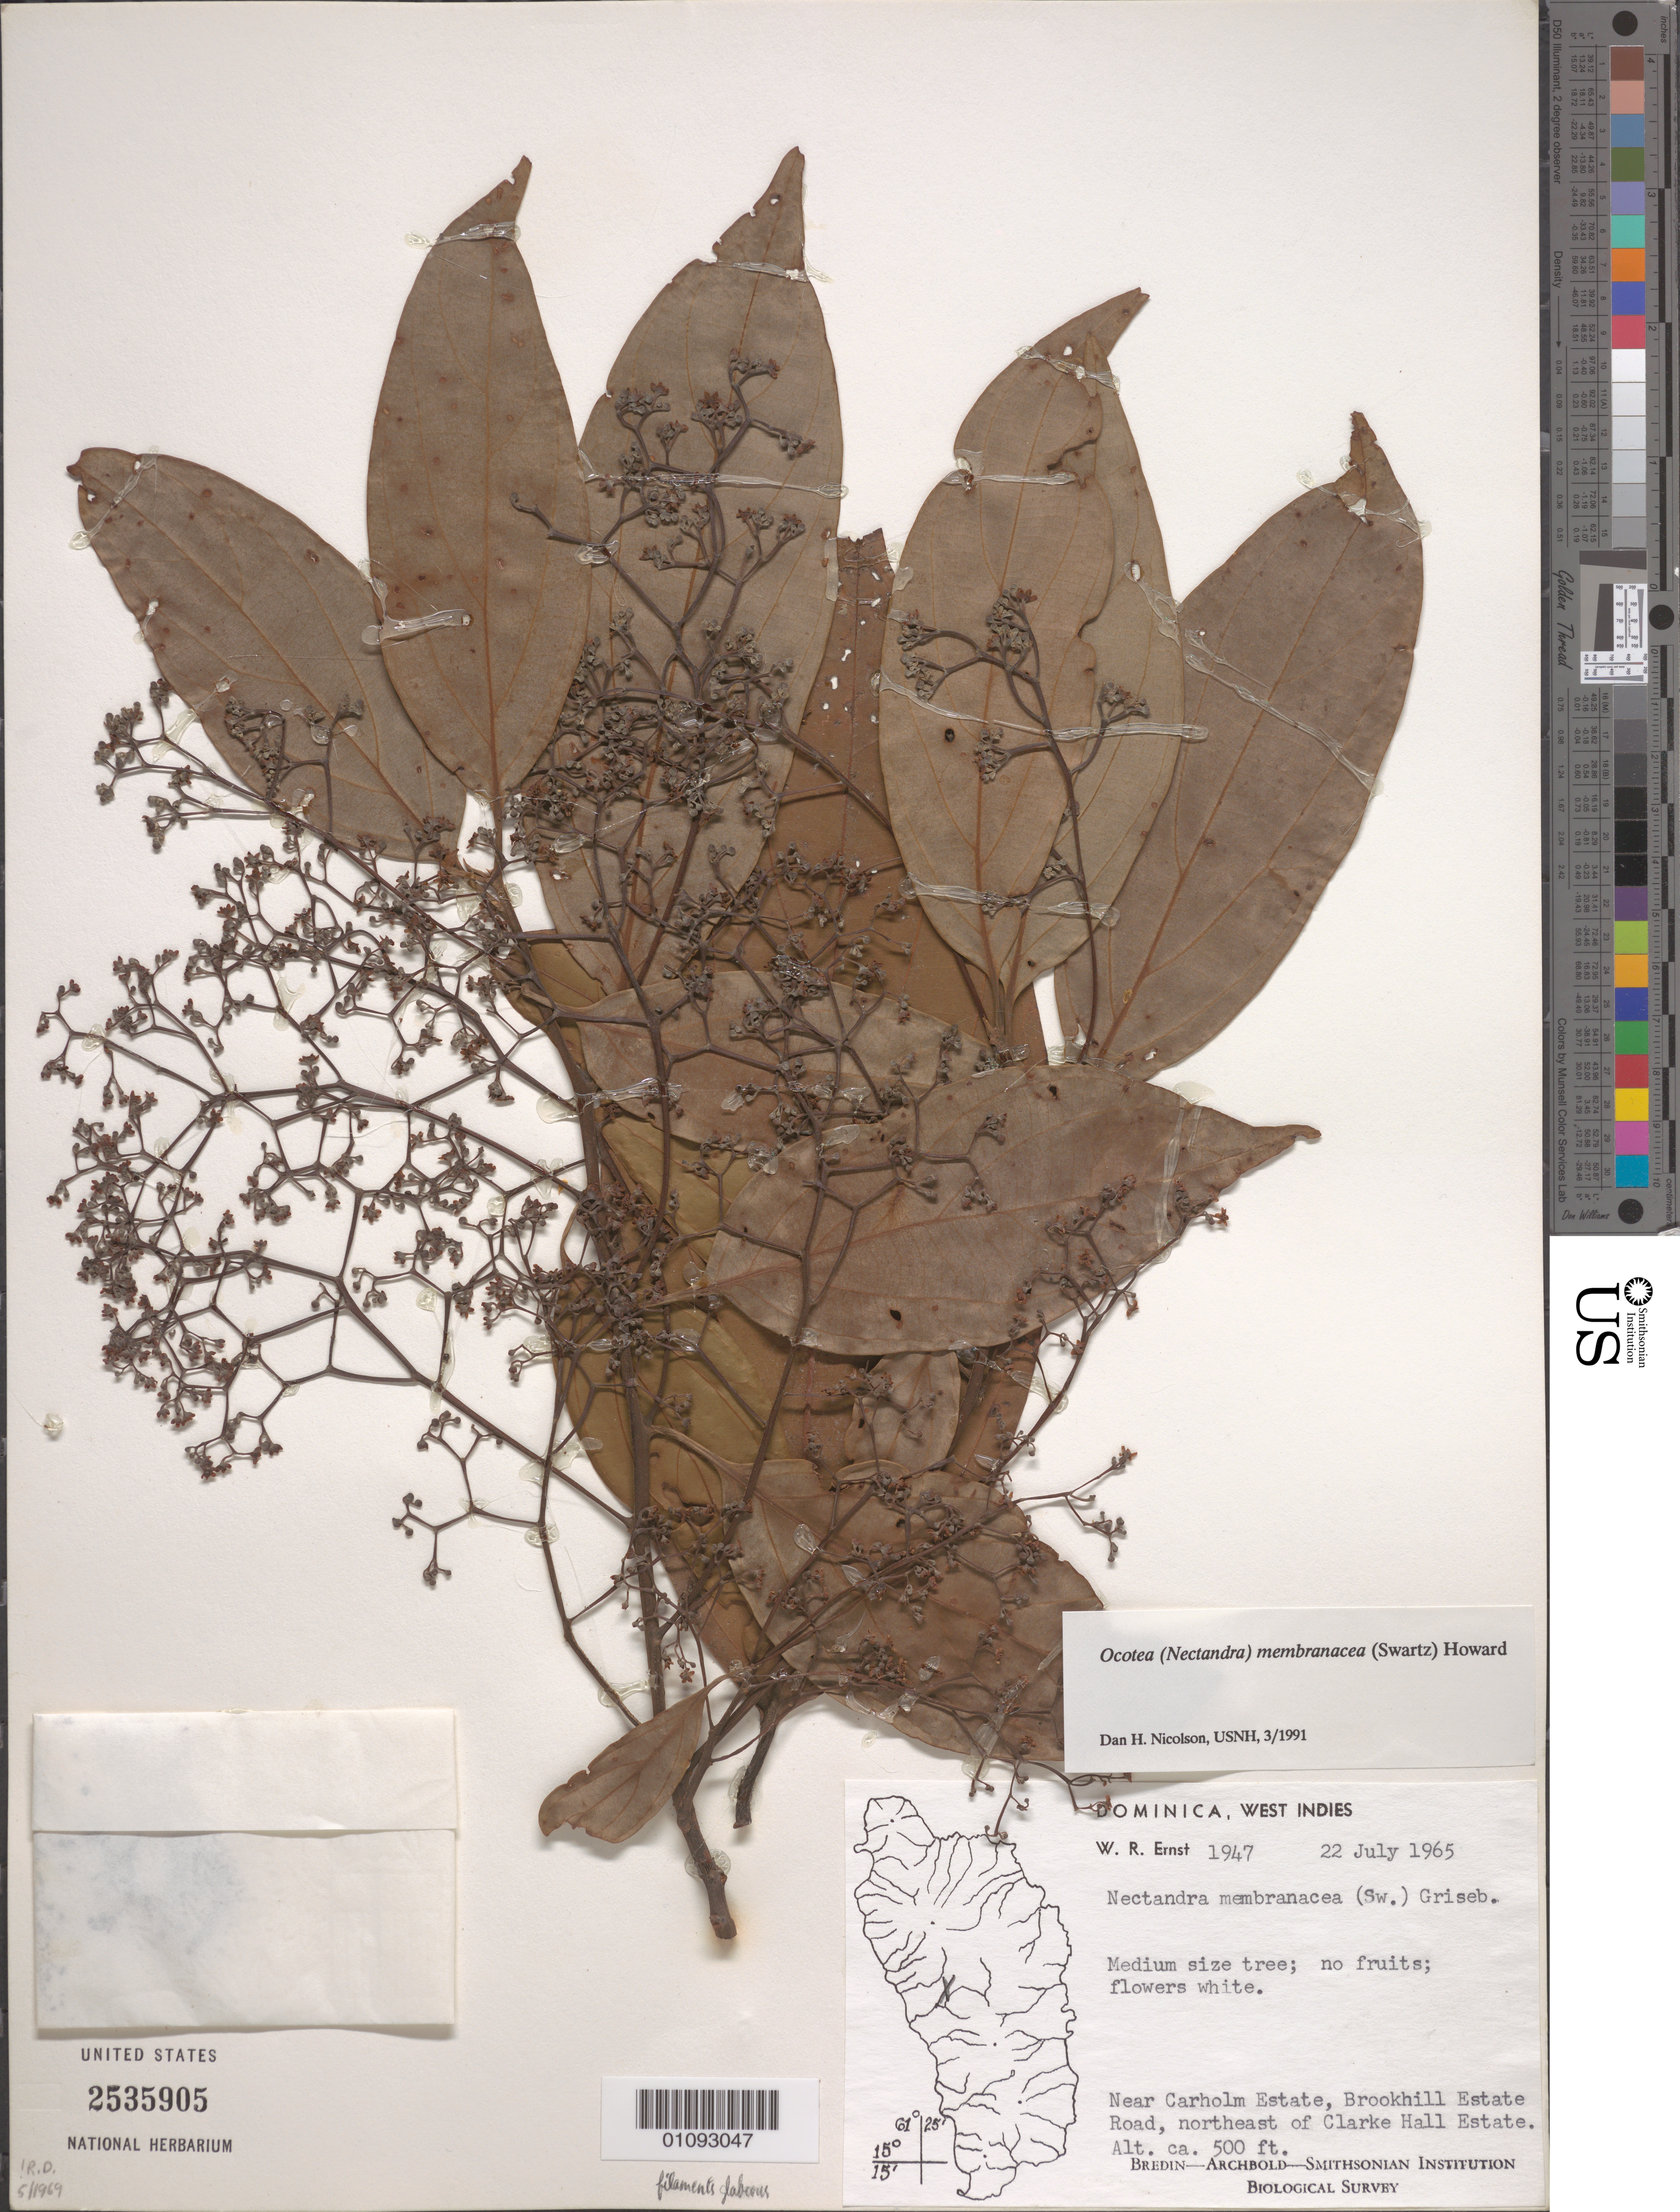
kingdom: Plantae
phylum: Tracheophyta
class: Magnoliopsida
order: Laurales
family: Lauraceae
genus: Nectandra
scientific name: Nectandra membranacea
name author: (Sw.) Griseb.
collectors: W. R. Ernst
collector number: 1947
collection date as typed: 22 Jul 1965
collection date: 1965-07-22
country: Dominica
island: Dominica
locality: Near Carholm Estate, NE of Clarke Hall Estate.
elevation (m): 152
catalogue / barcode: US 2535905